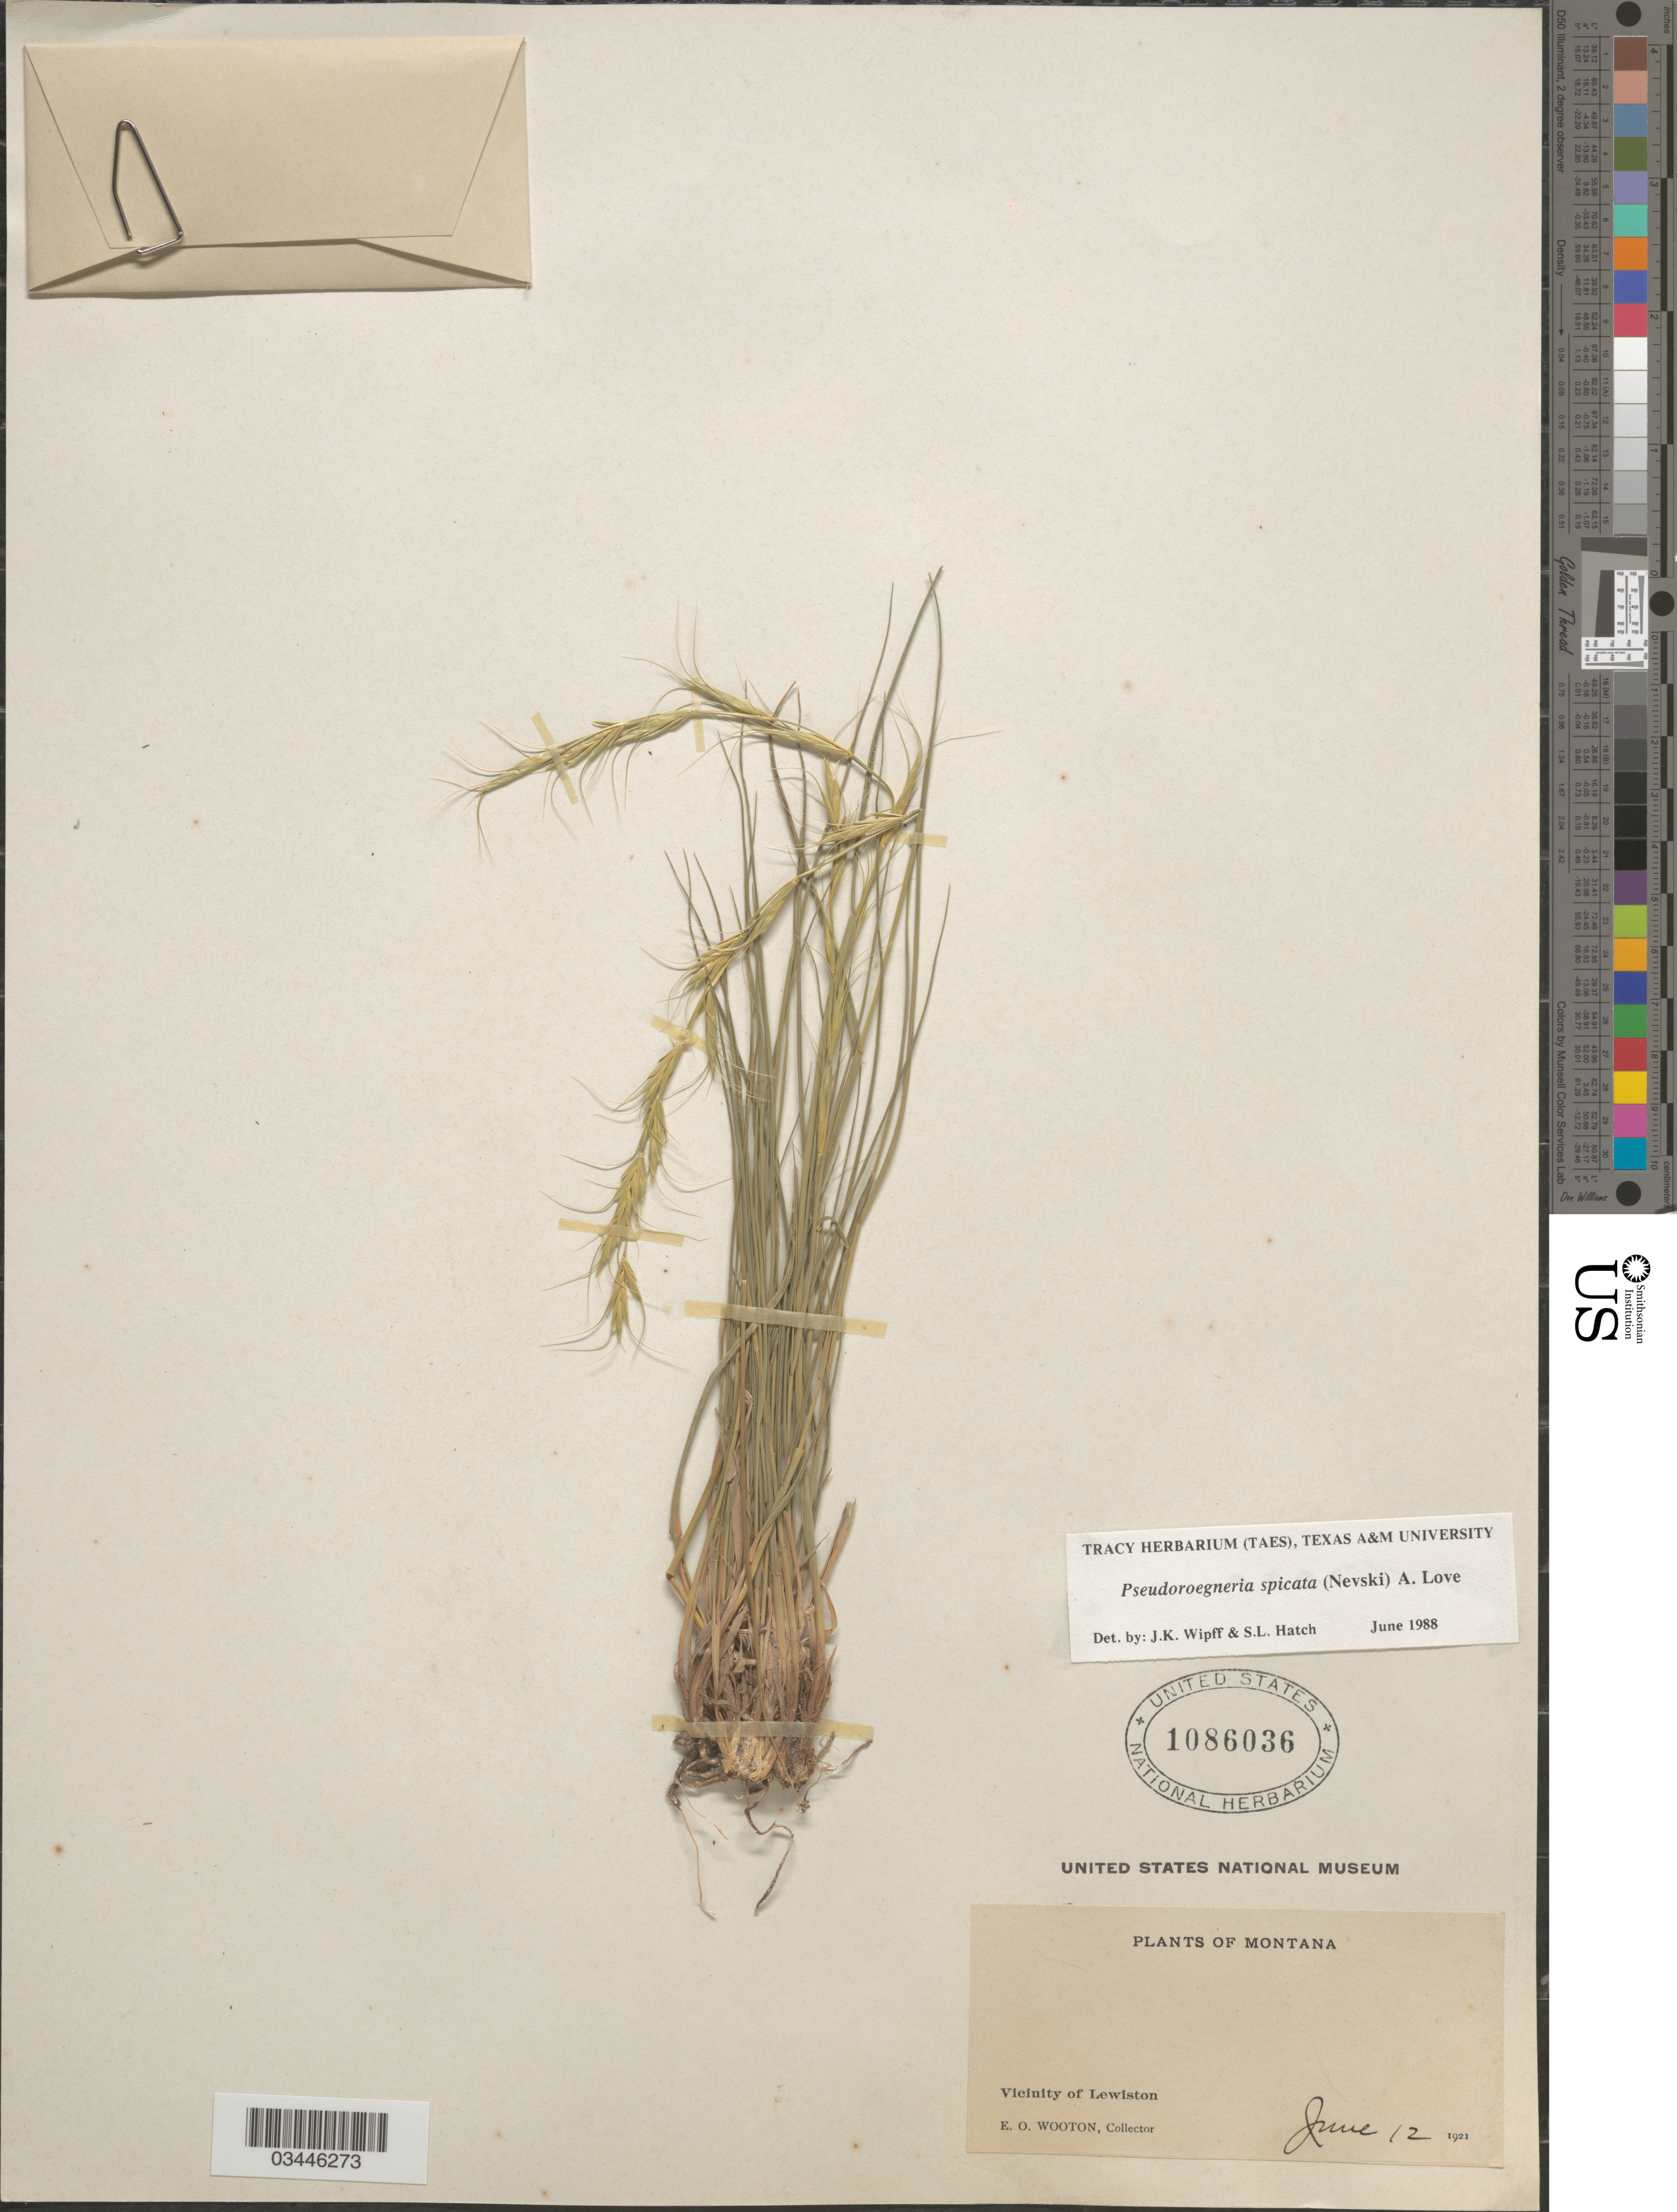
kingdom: Plantae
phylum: Tracheophyta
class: Liliopsida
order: Poales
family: Poaceae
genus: Pseudoroegneria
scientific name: Pseudoroegneria spicata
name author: (Pursh) Á. Löve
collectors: E. O. Wooton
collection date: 1921-06-12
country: United States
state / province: Montana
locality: Vicinity of Lewiston.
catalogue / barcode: US 1086036